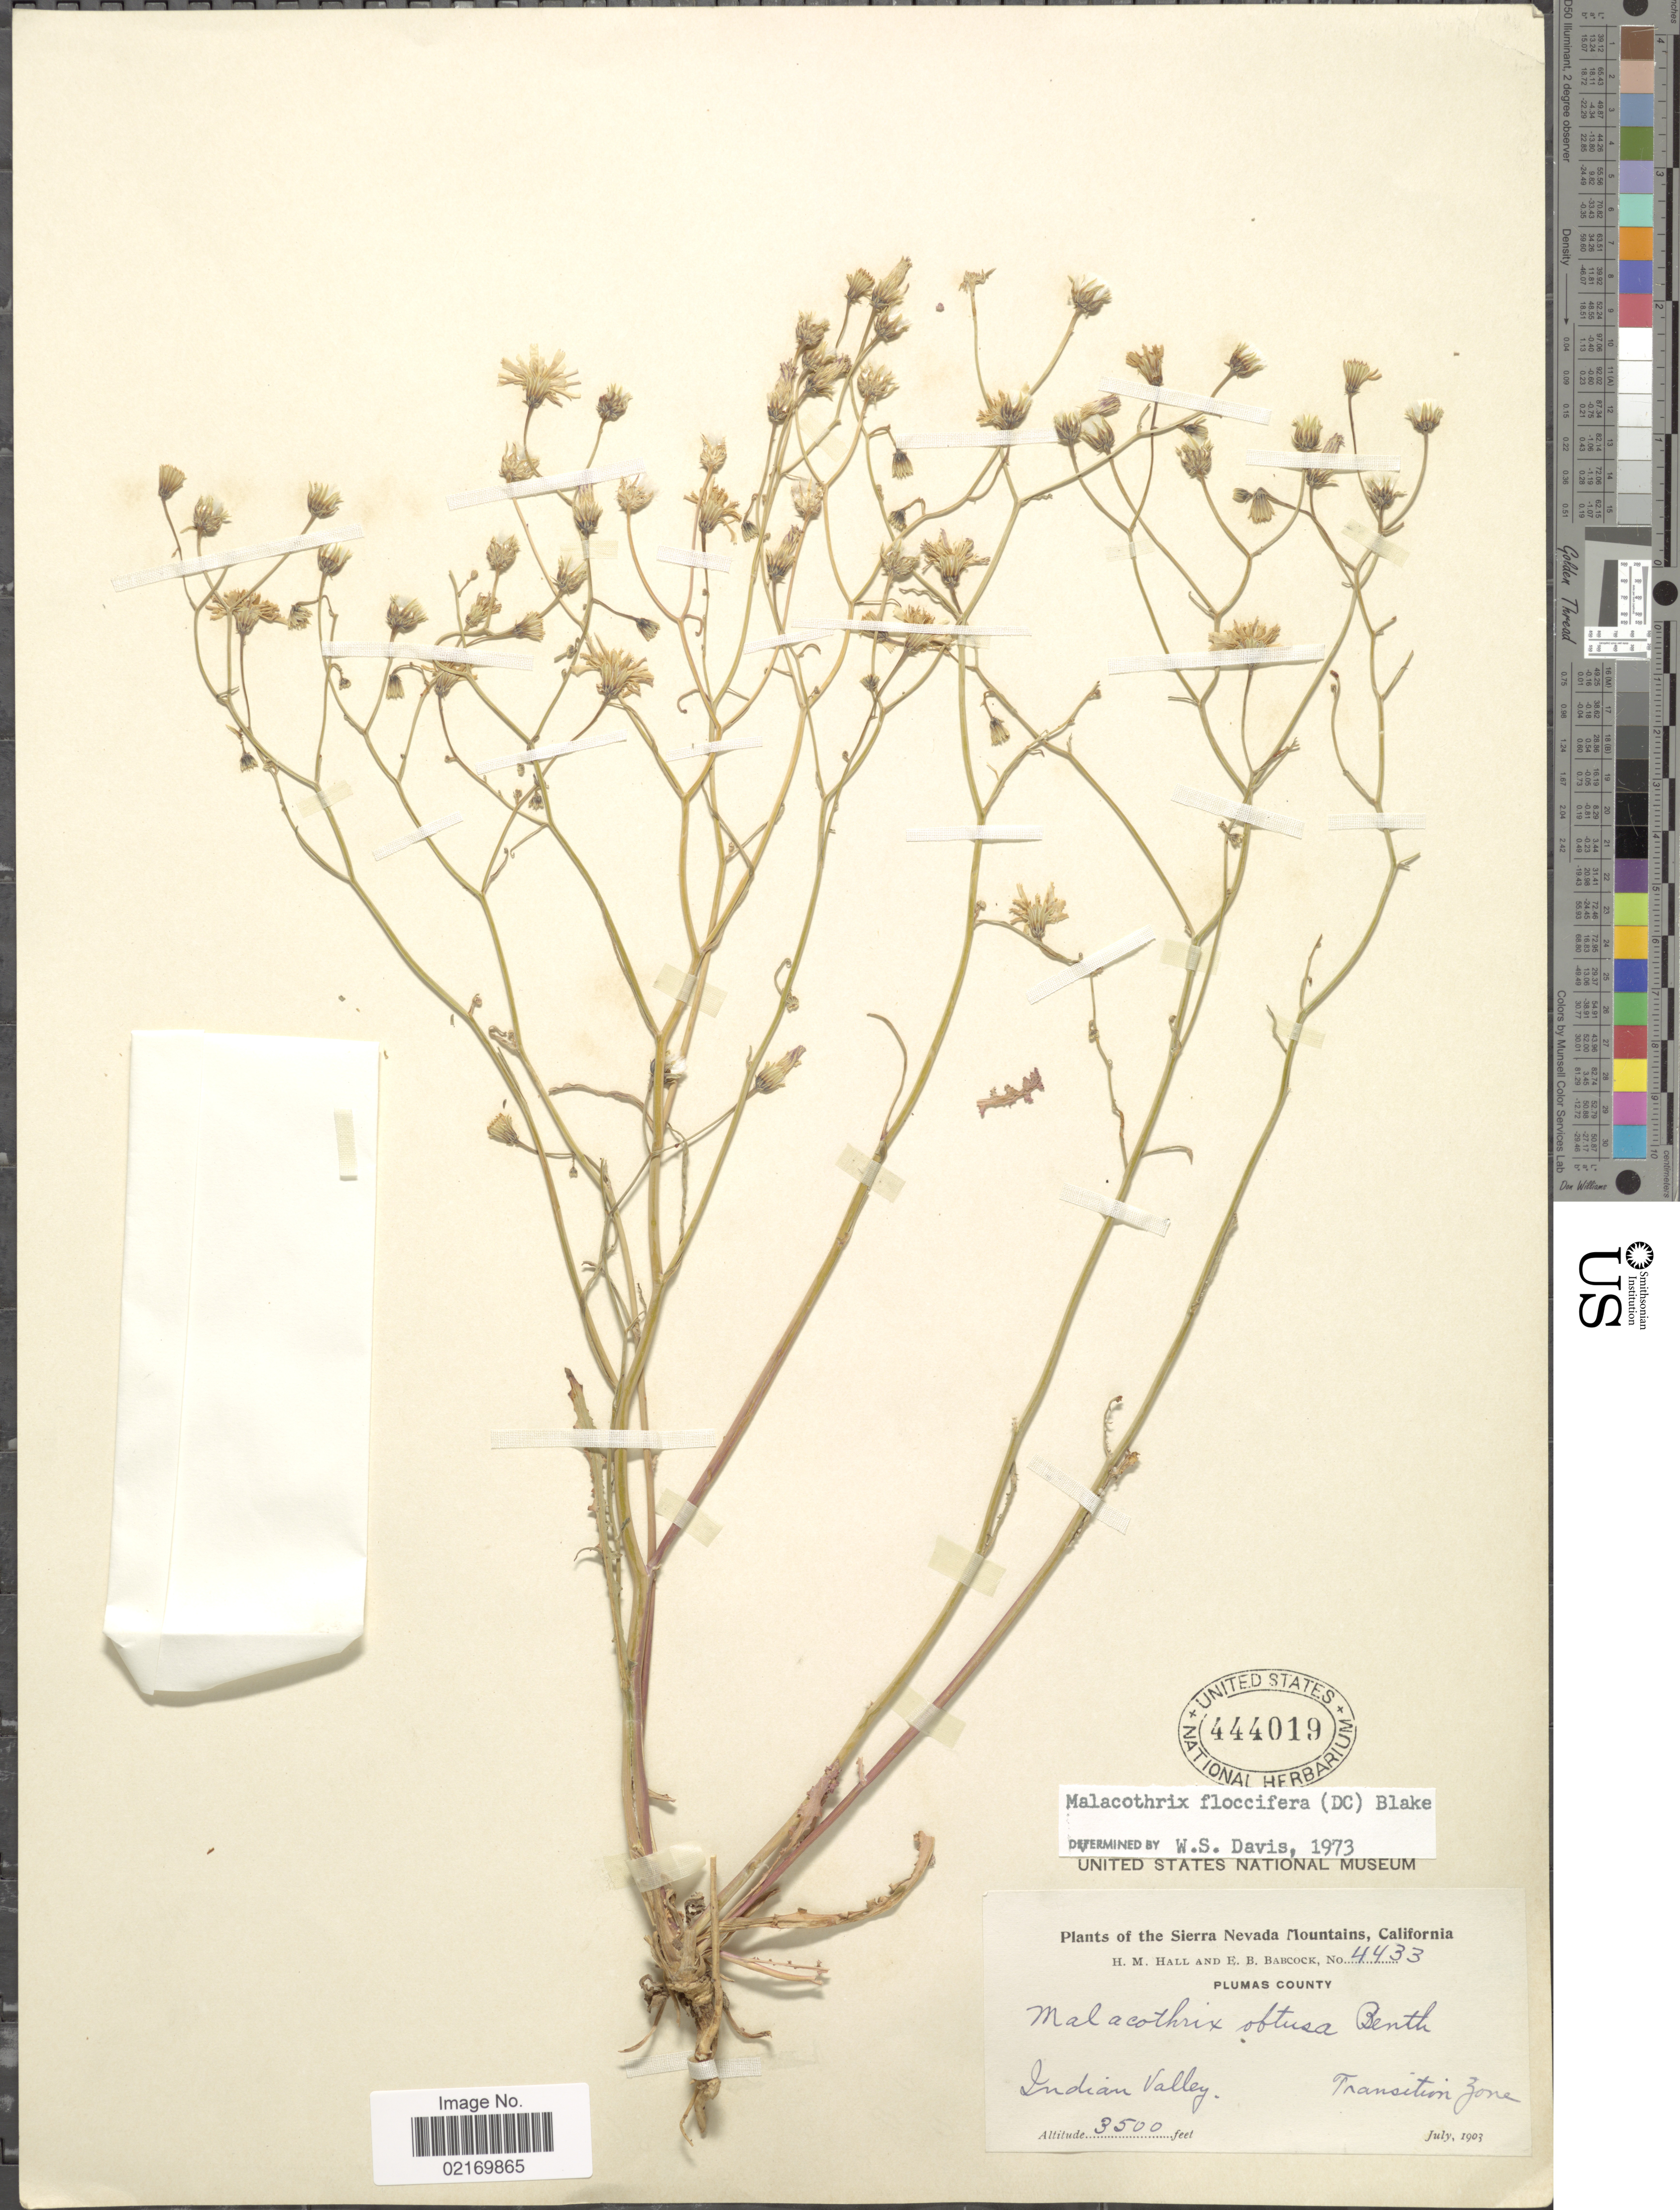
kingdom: Plantae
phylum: Tracheophyta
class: Magnoliopsida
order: Asterales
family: Asteraceae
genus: Malacothrix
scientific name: Malacothrix floccifera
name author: (DC.) S.F. Blake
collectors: H. M. Hall & E. B. Babcock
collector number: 4433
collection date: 1903-07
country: United States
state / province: California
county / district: Plumas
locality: Sierra Nevada Mountains, Plumas County, Indian Valley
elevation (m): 1067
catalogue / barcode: US 444019